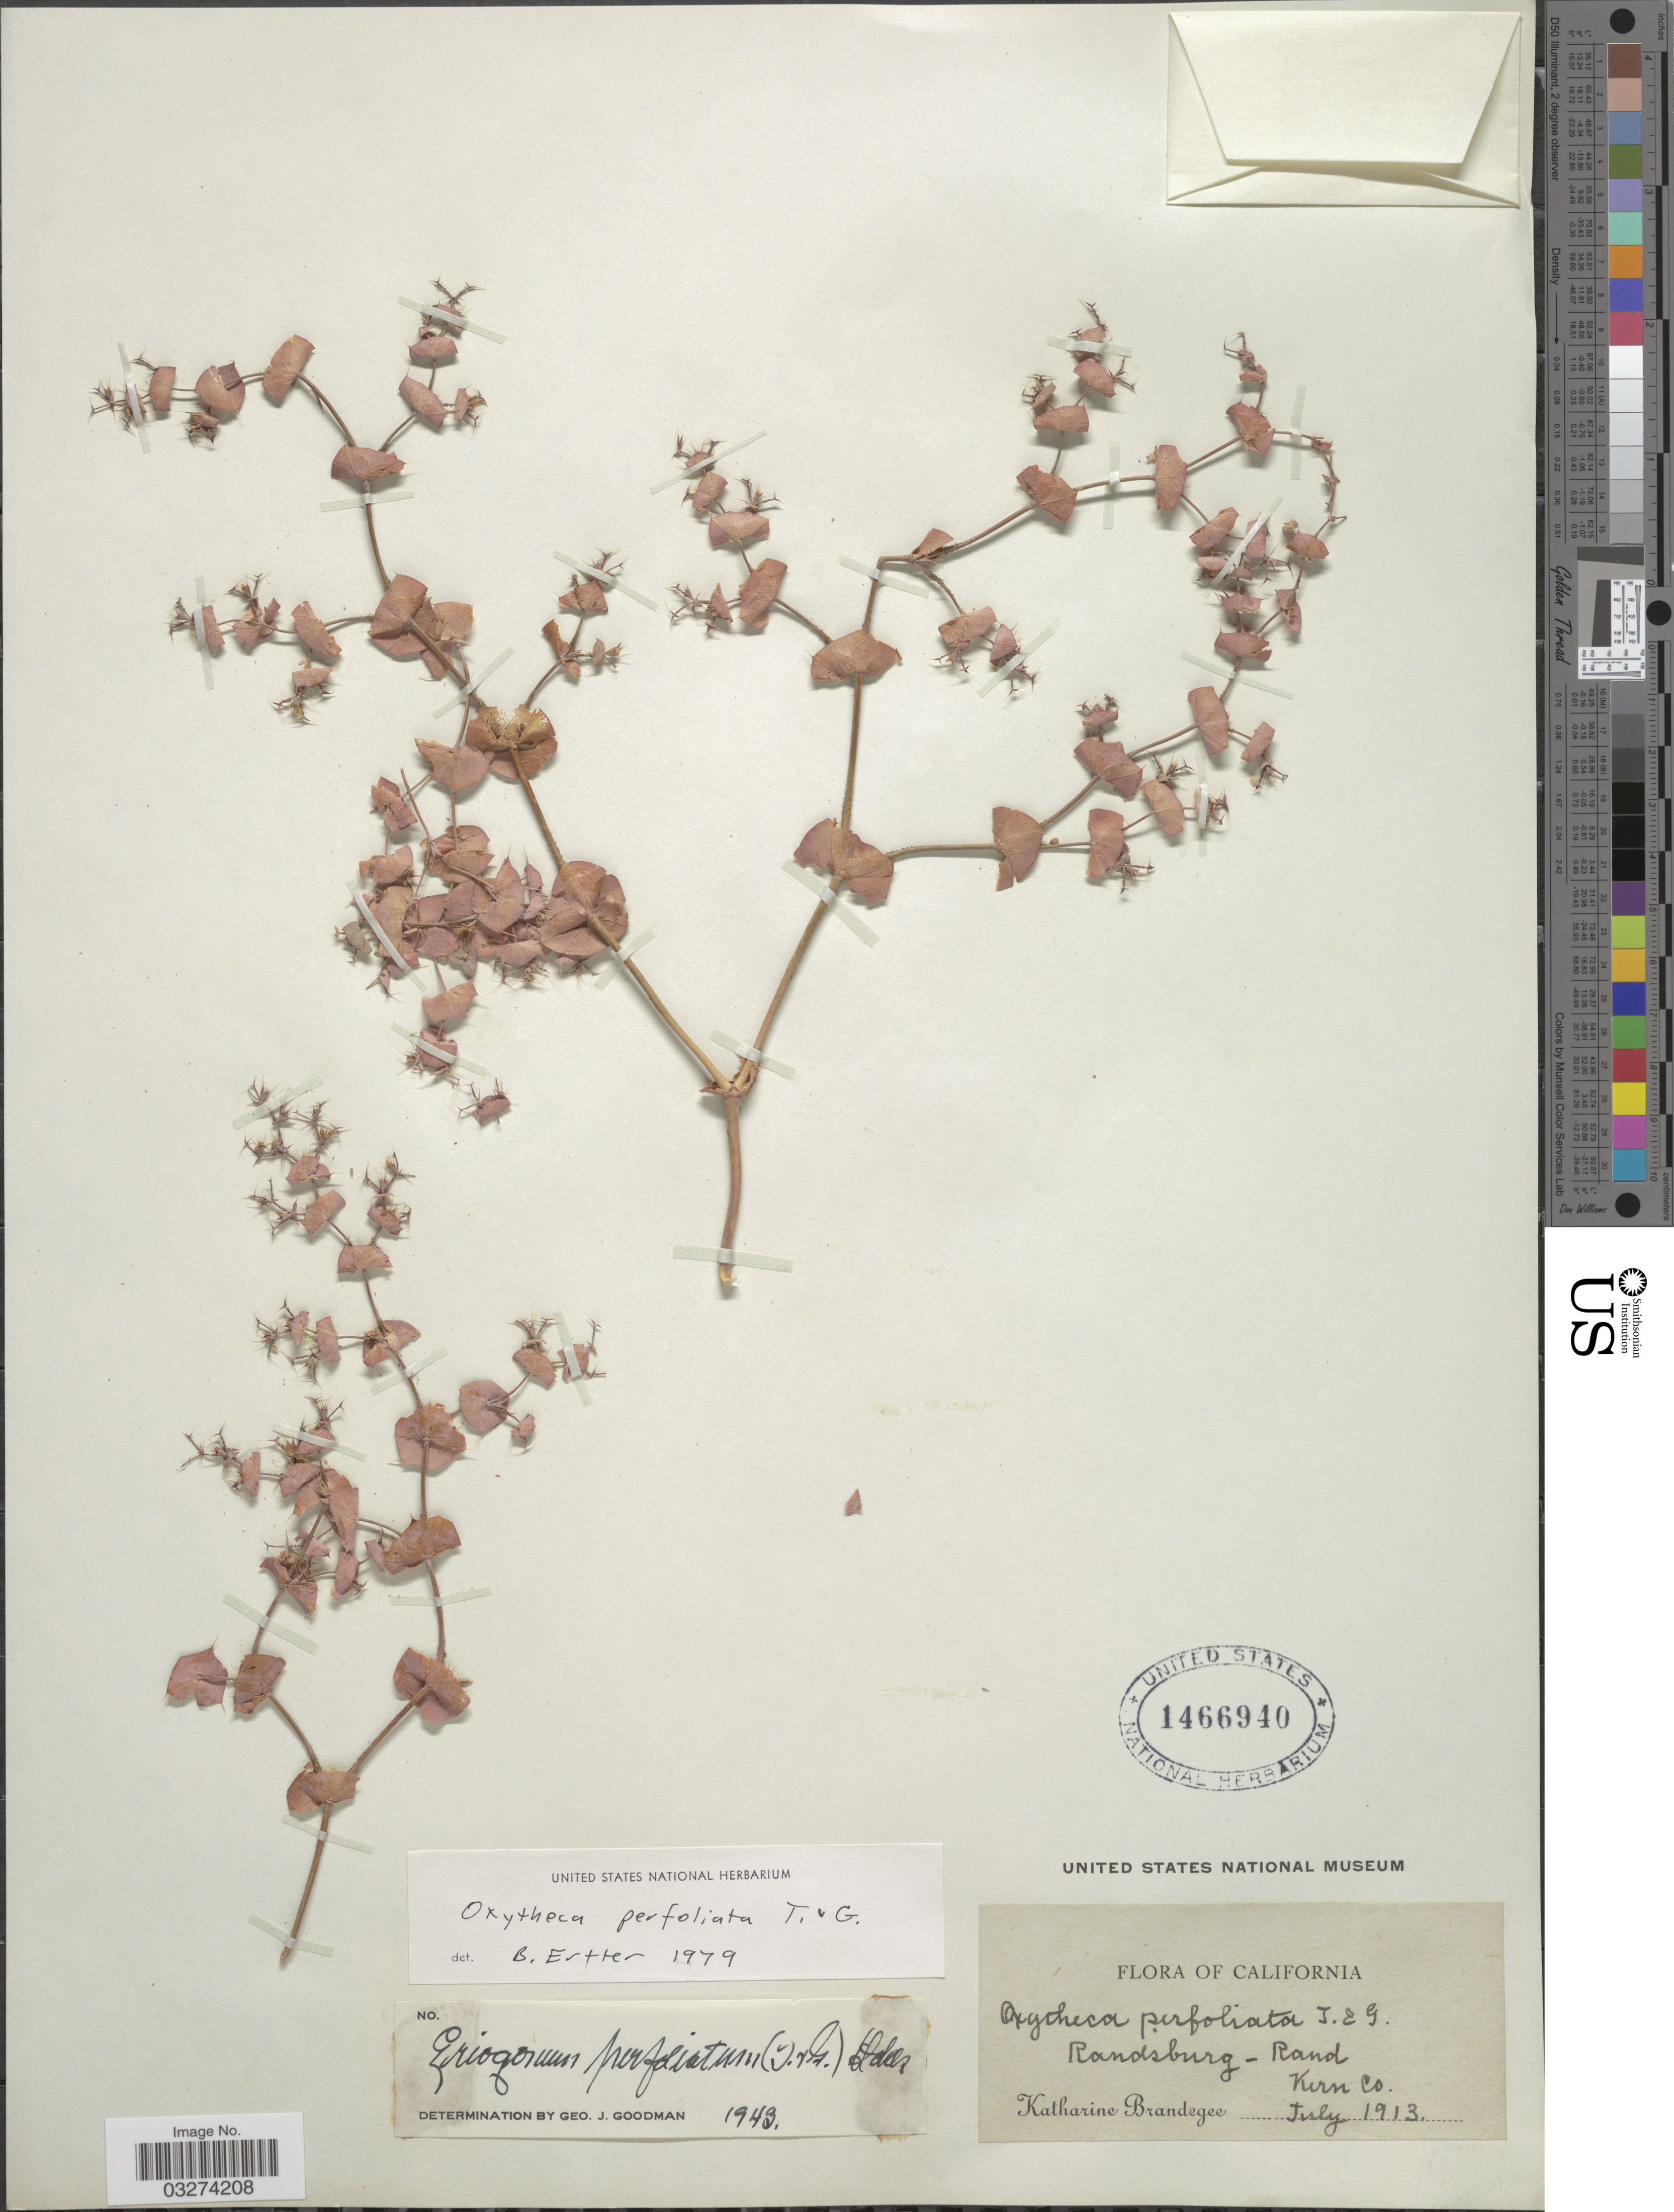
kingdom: Plantae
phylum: Tracheophyta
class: Magnoliopsida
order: Caryophyllales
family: Polygonaceae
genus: Oxytheca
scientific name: Oxytheca perfoliata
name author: Torr. & A. Gray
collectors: M. K. Brandegee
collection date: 1913-07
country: United States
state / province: California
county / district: Kern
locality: Randsburg - Rand Kern Co.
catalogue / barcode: US 1466940